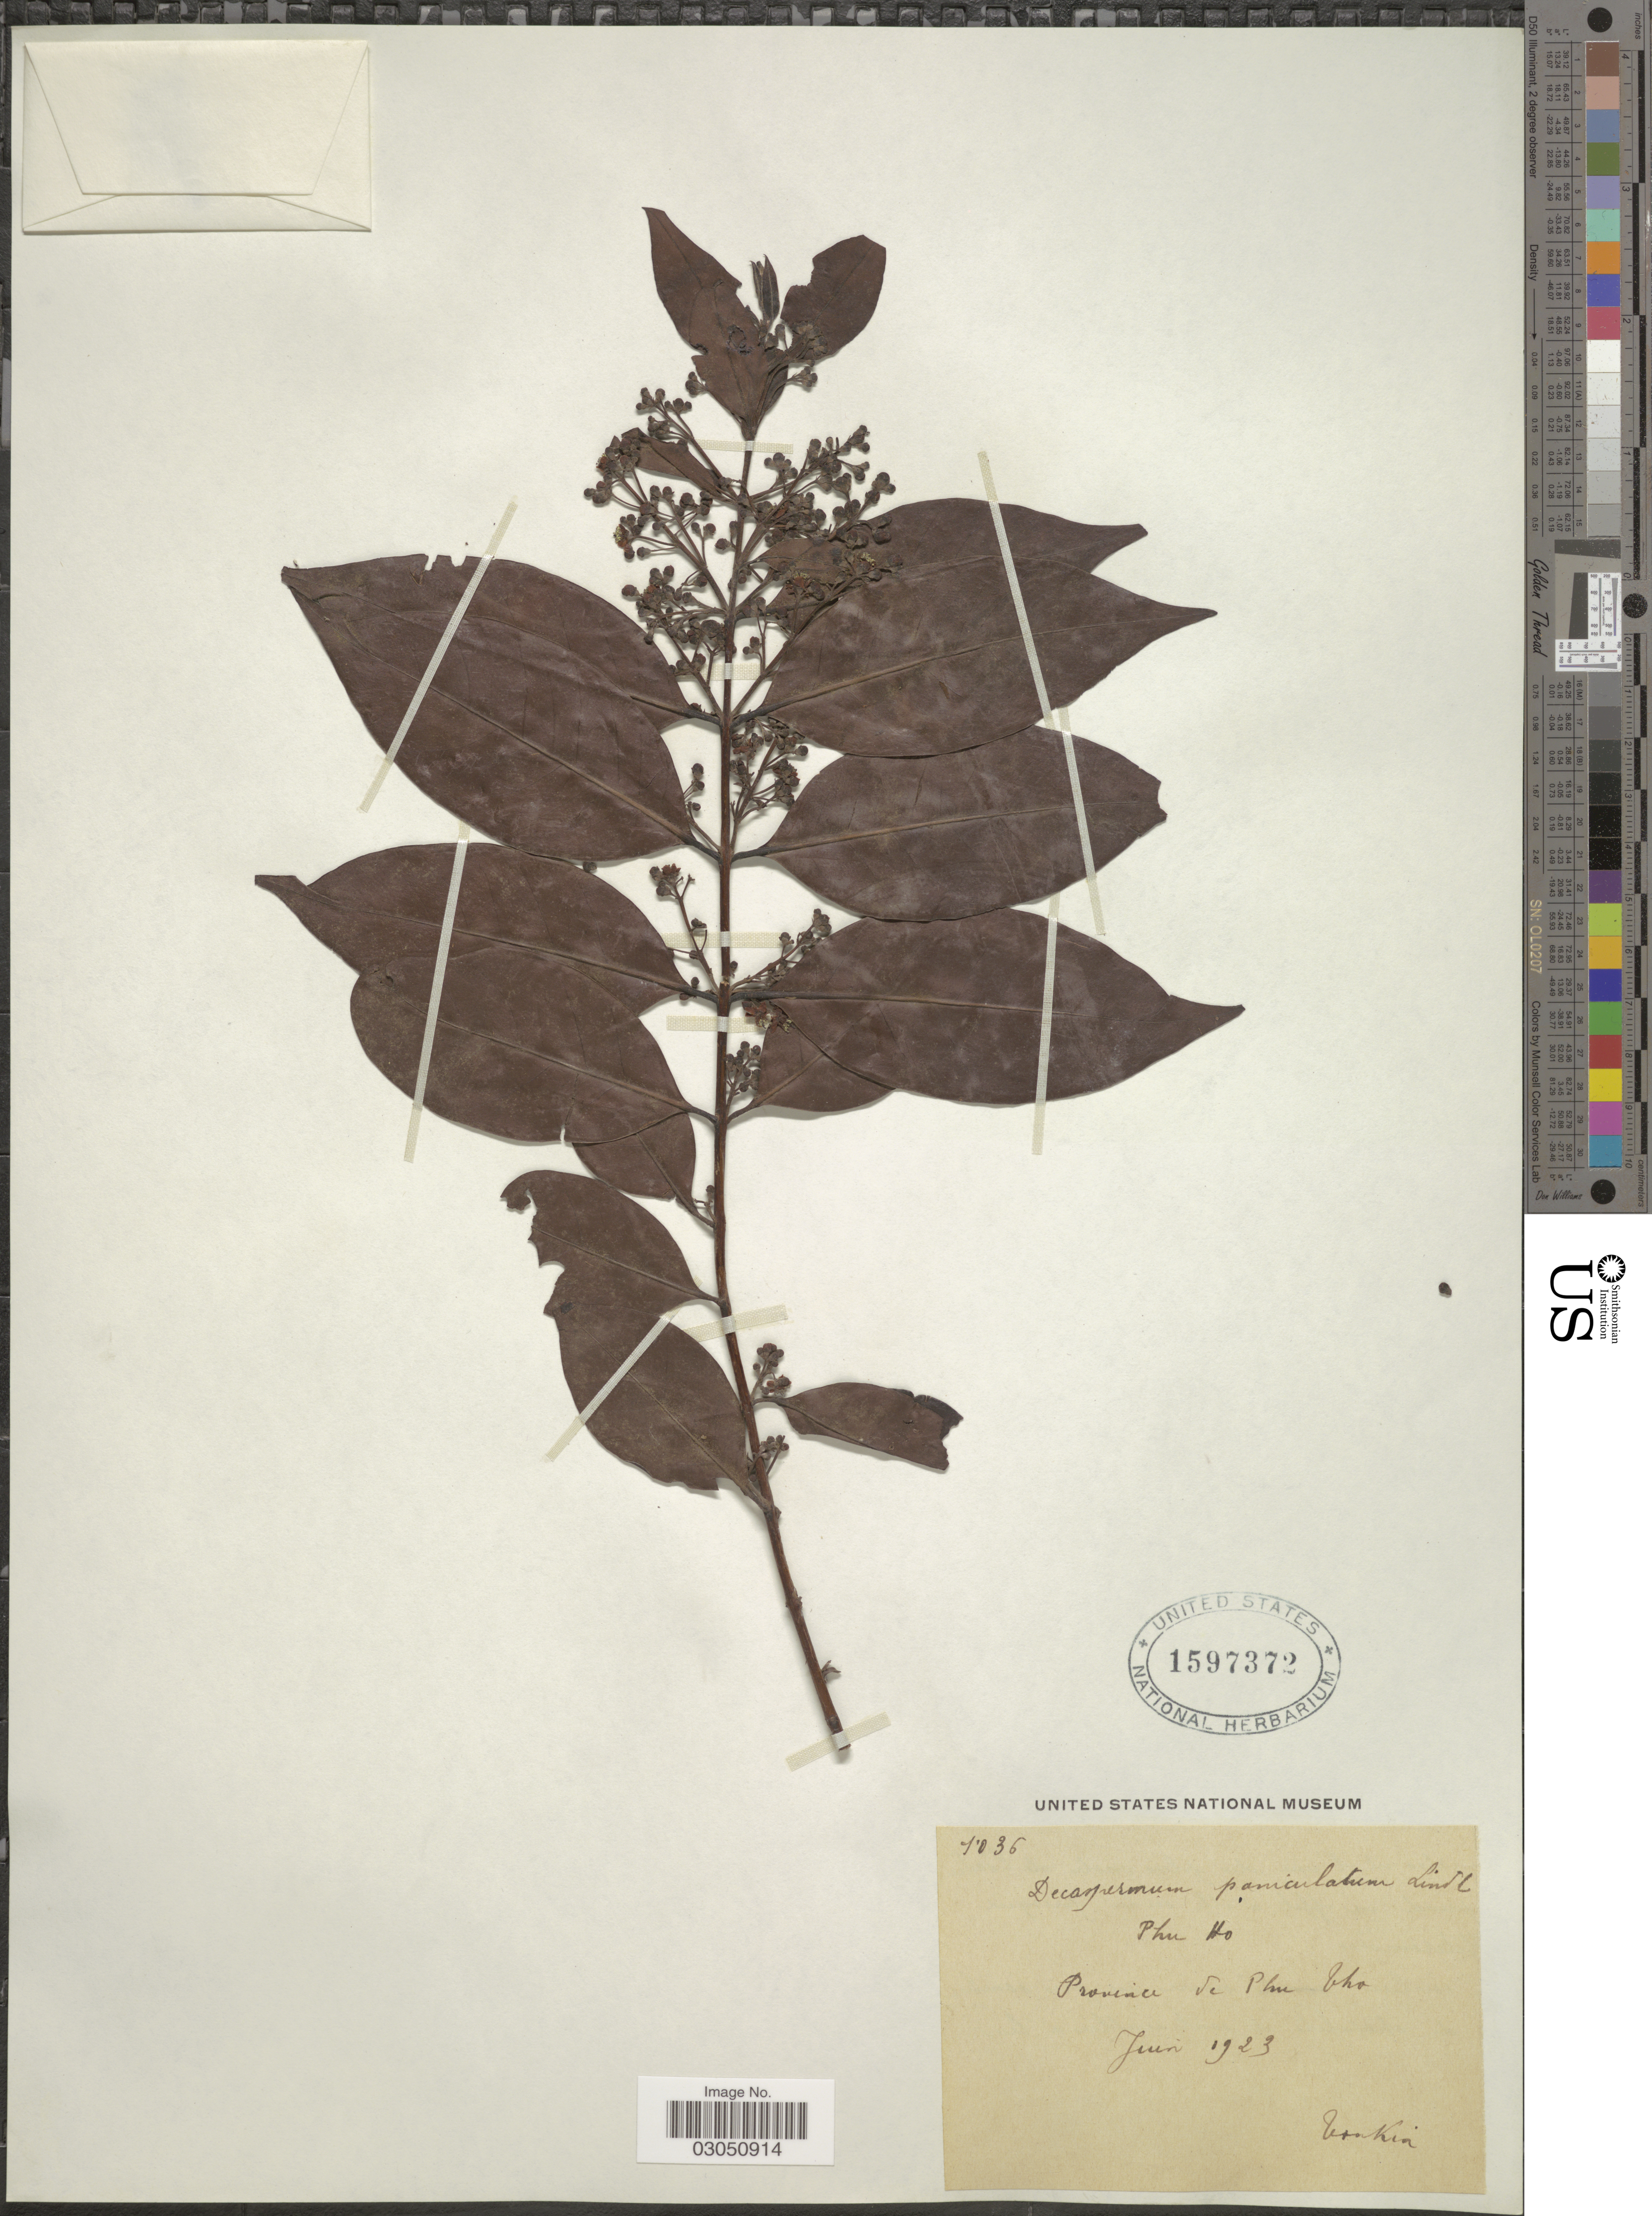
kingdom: Plantae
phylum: Tracheophyta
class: Magnoliopsida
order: Myrtales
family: Myrtaceae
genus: Decaspermum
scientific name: Decaspermum parviflorum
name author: (Lam.) A.J. Scott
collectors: A. Petelot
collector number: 7036*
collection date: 1923-06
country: Vietnam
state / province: Phu Tho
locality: Phu Ho. Provincia de Phu Tho.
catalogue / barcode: US 1597372